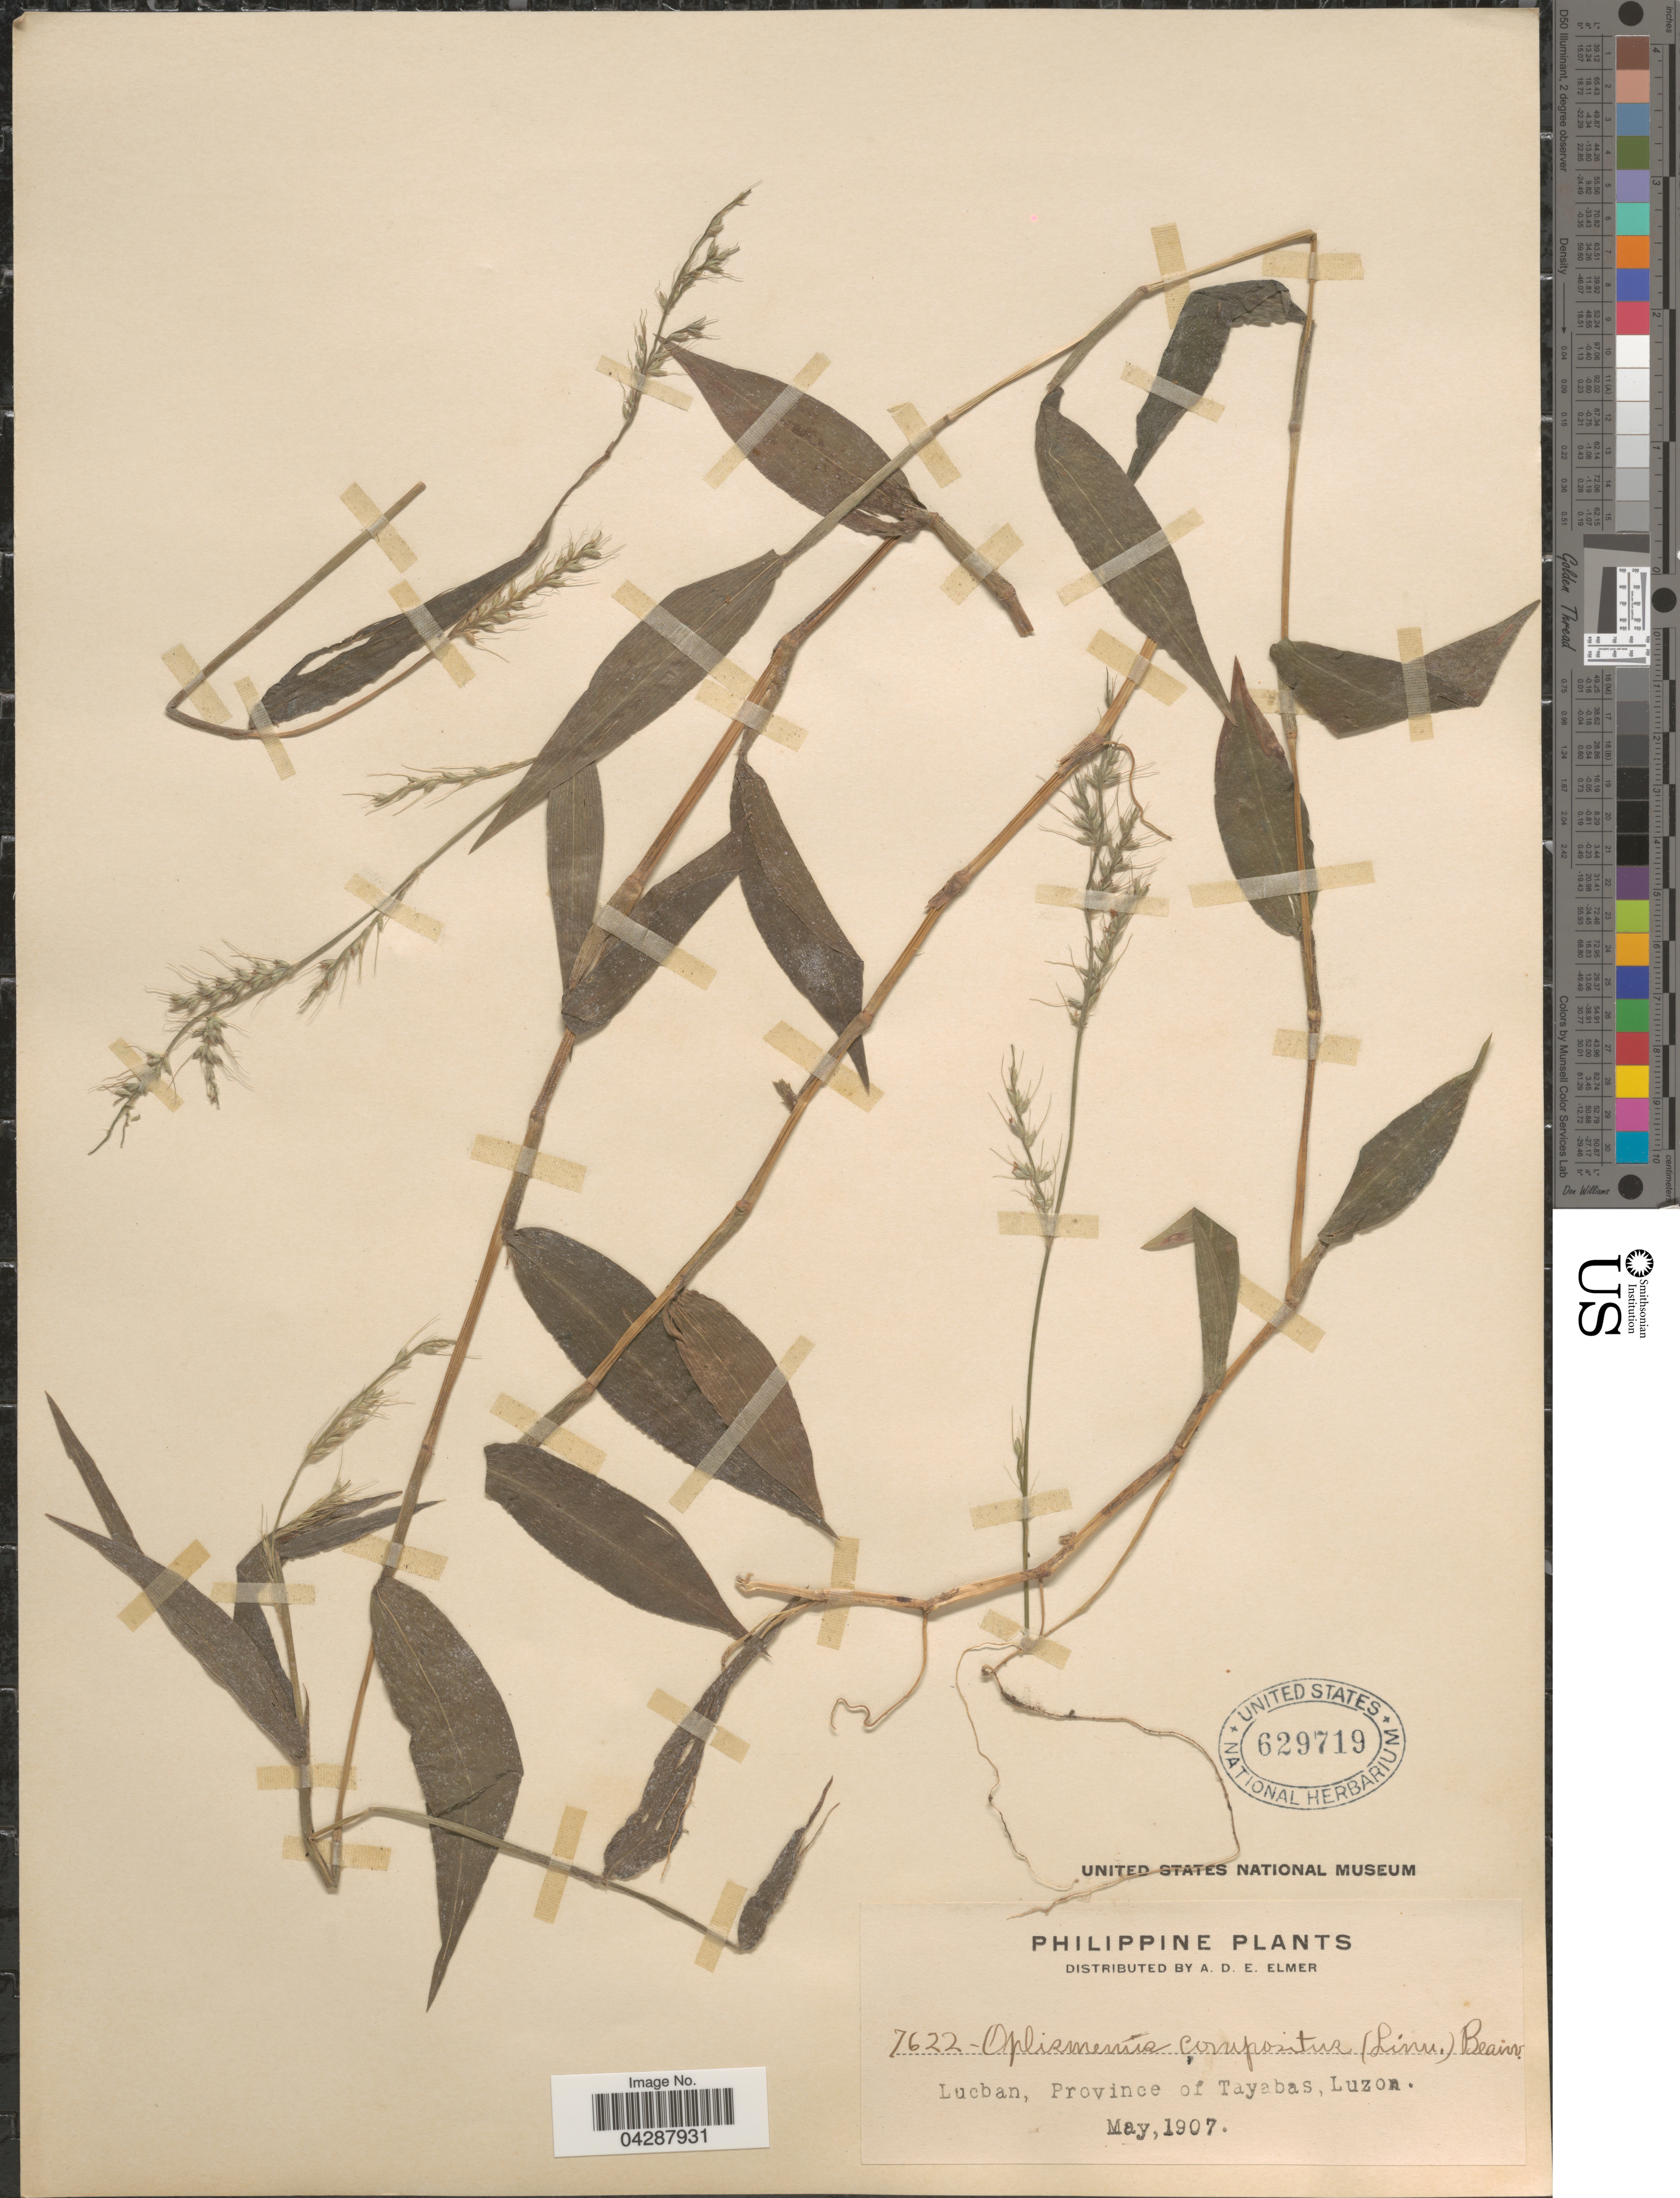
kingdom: Plantae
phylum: Tracheophyta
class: Liliopsida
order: Poales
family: Poaceae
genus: Oplismenus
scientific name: Oplismenus compositus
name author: (L.) P. Beauv.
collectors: A. D. E. Elmer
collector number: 7622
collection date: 1907-05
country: Philippines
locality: Lucban, Province of Tayabas, Luzon.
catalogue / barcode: US 629719